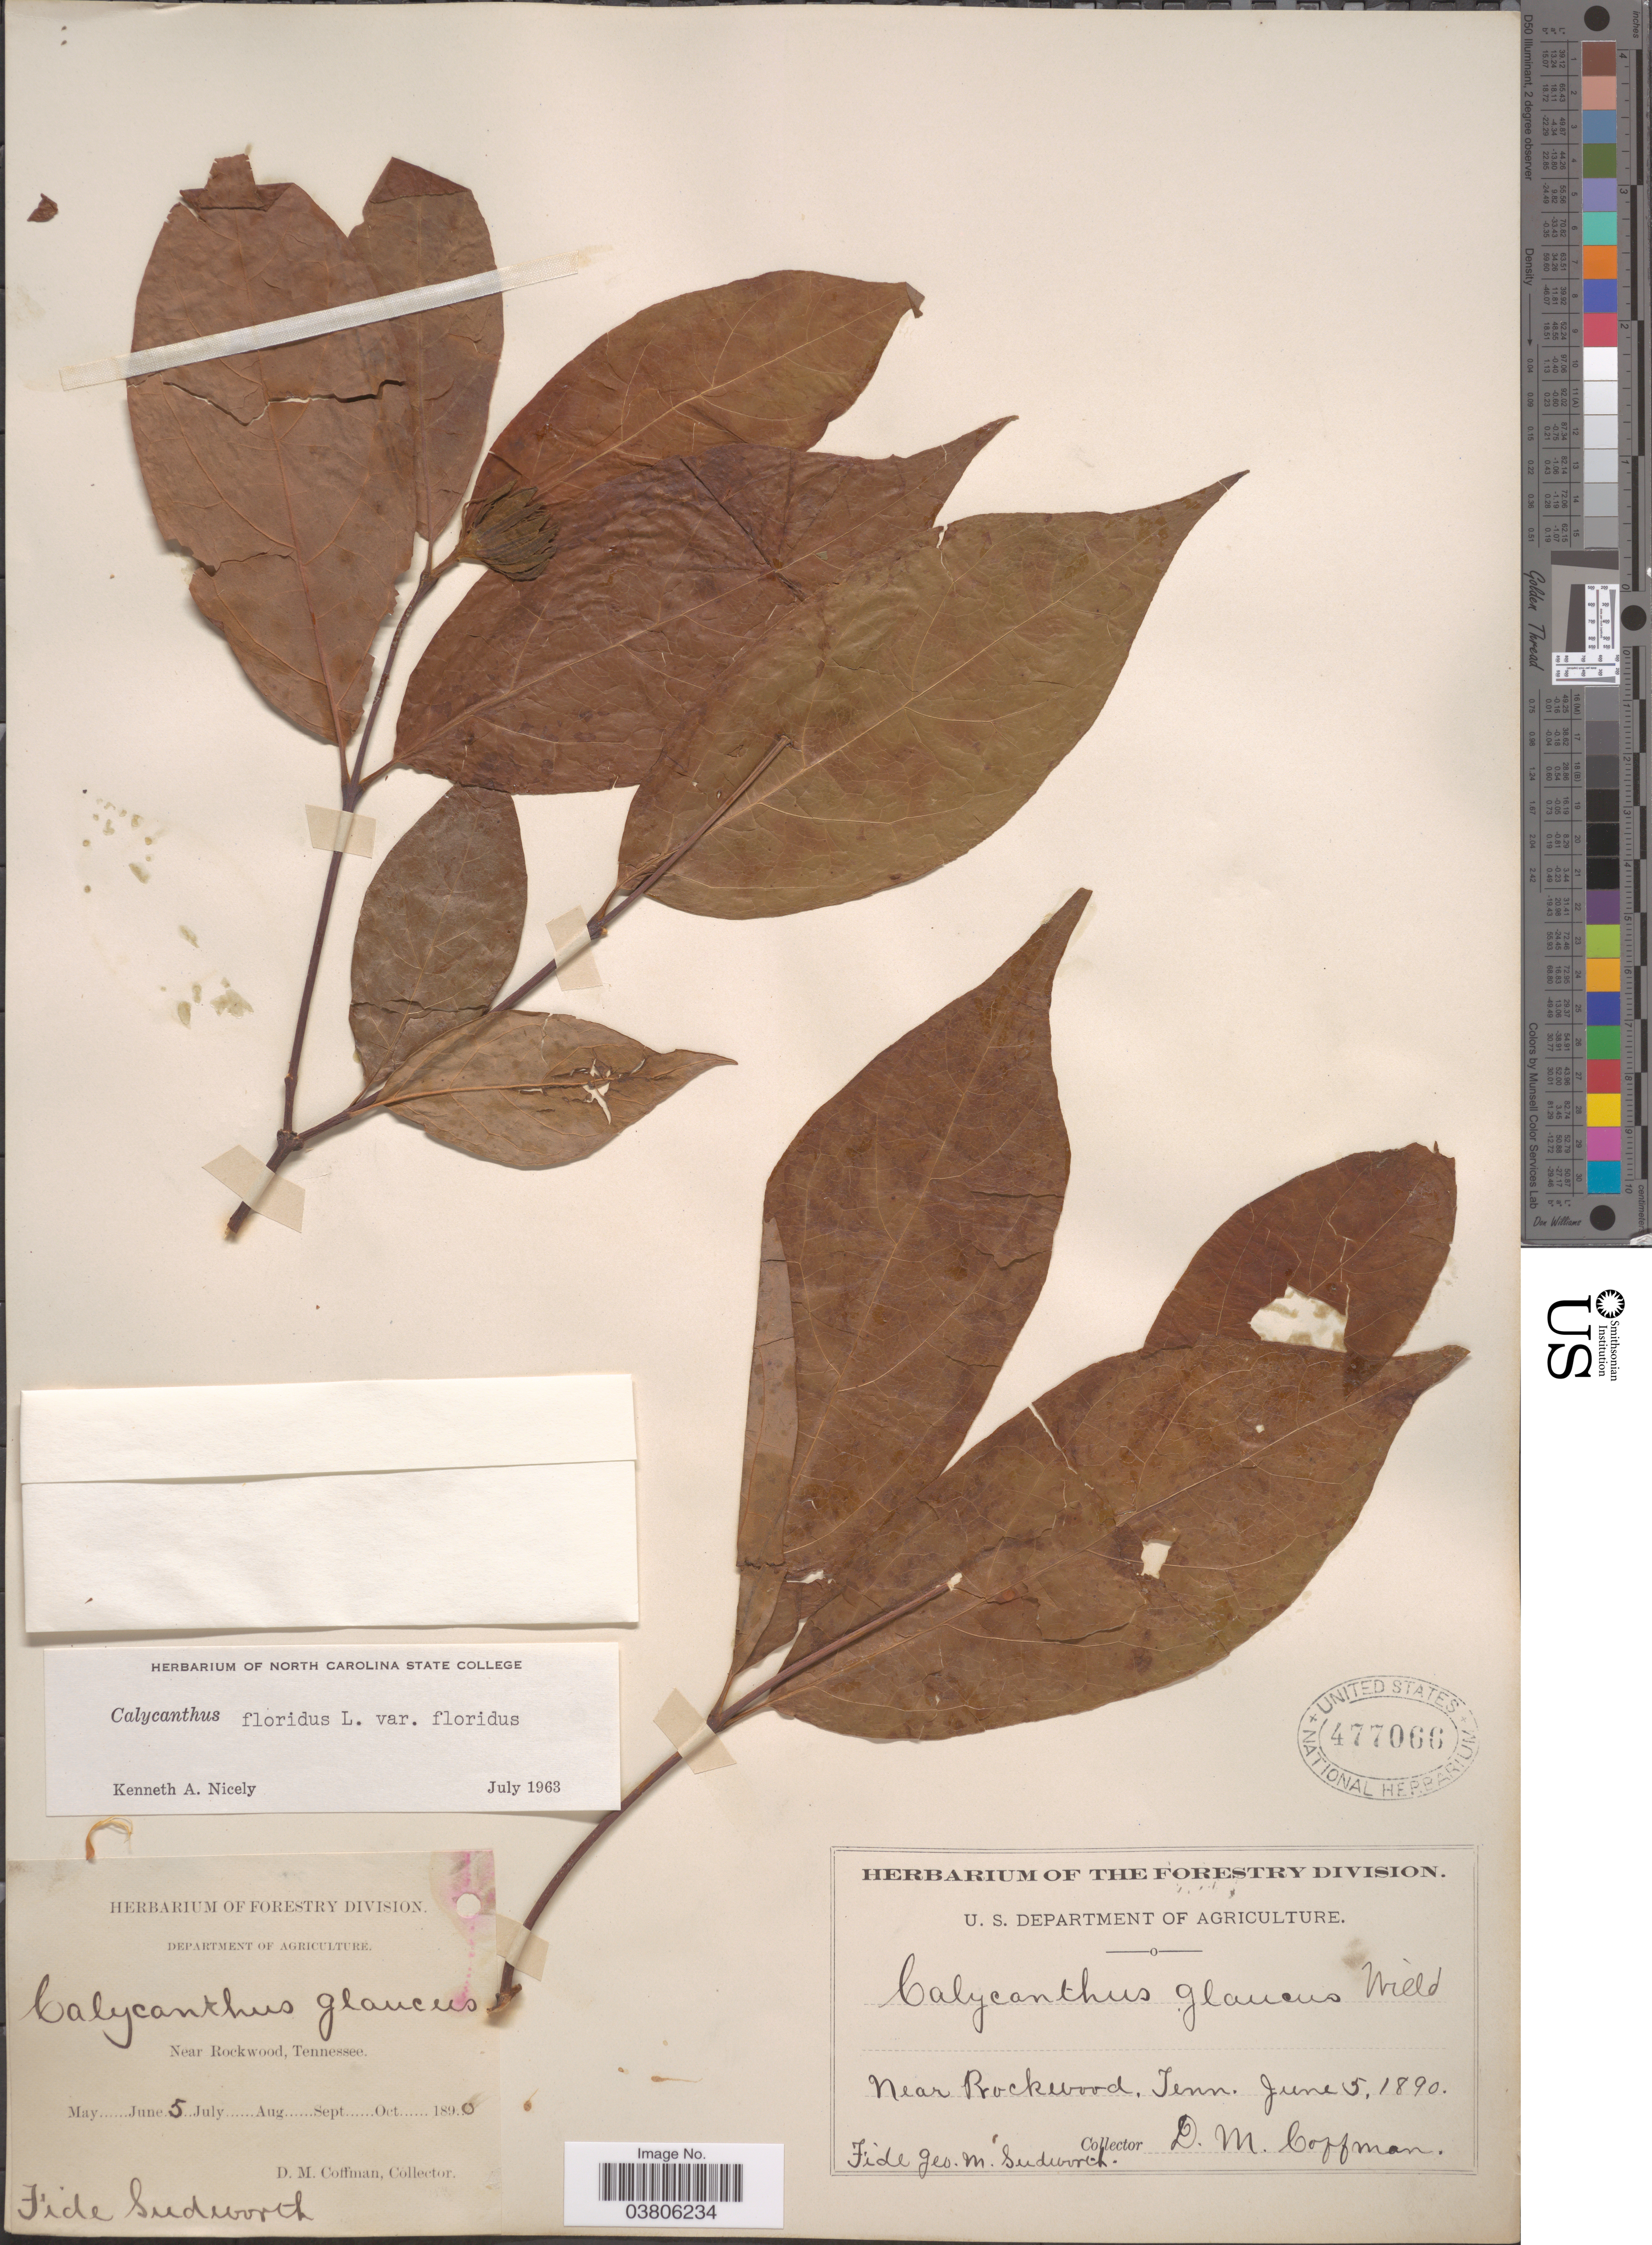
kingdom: Plantae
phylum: Tracheophyta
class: Magnoliopsida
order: Laurales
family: Calycanthaceae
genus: Calycanthus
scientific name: Calycanthus floridus var. floridus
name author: L.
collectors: D. M. Coffman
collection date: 1890-06-05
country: United States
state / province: Tennessee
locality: Near Rockwood.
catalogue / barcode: US 477066